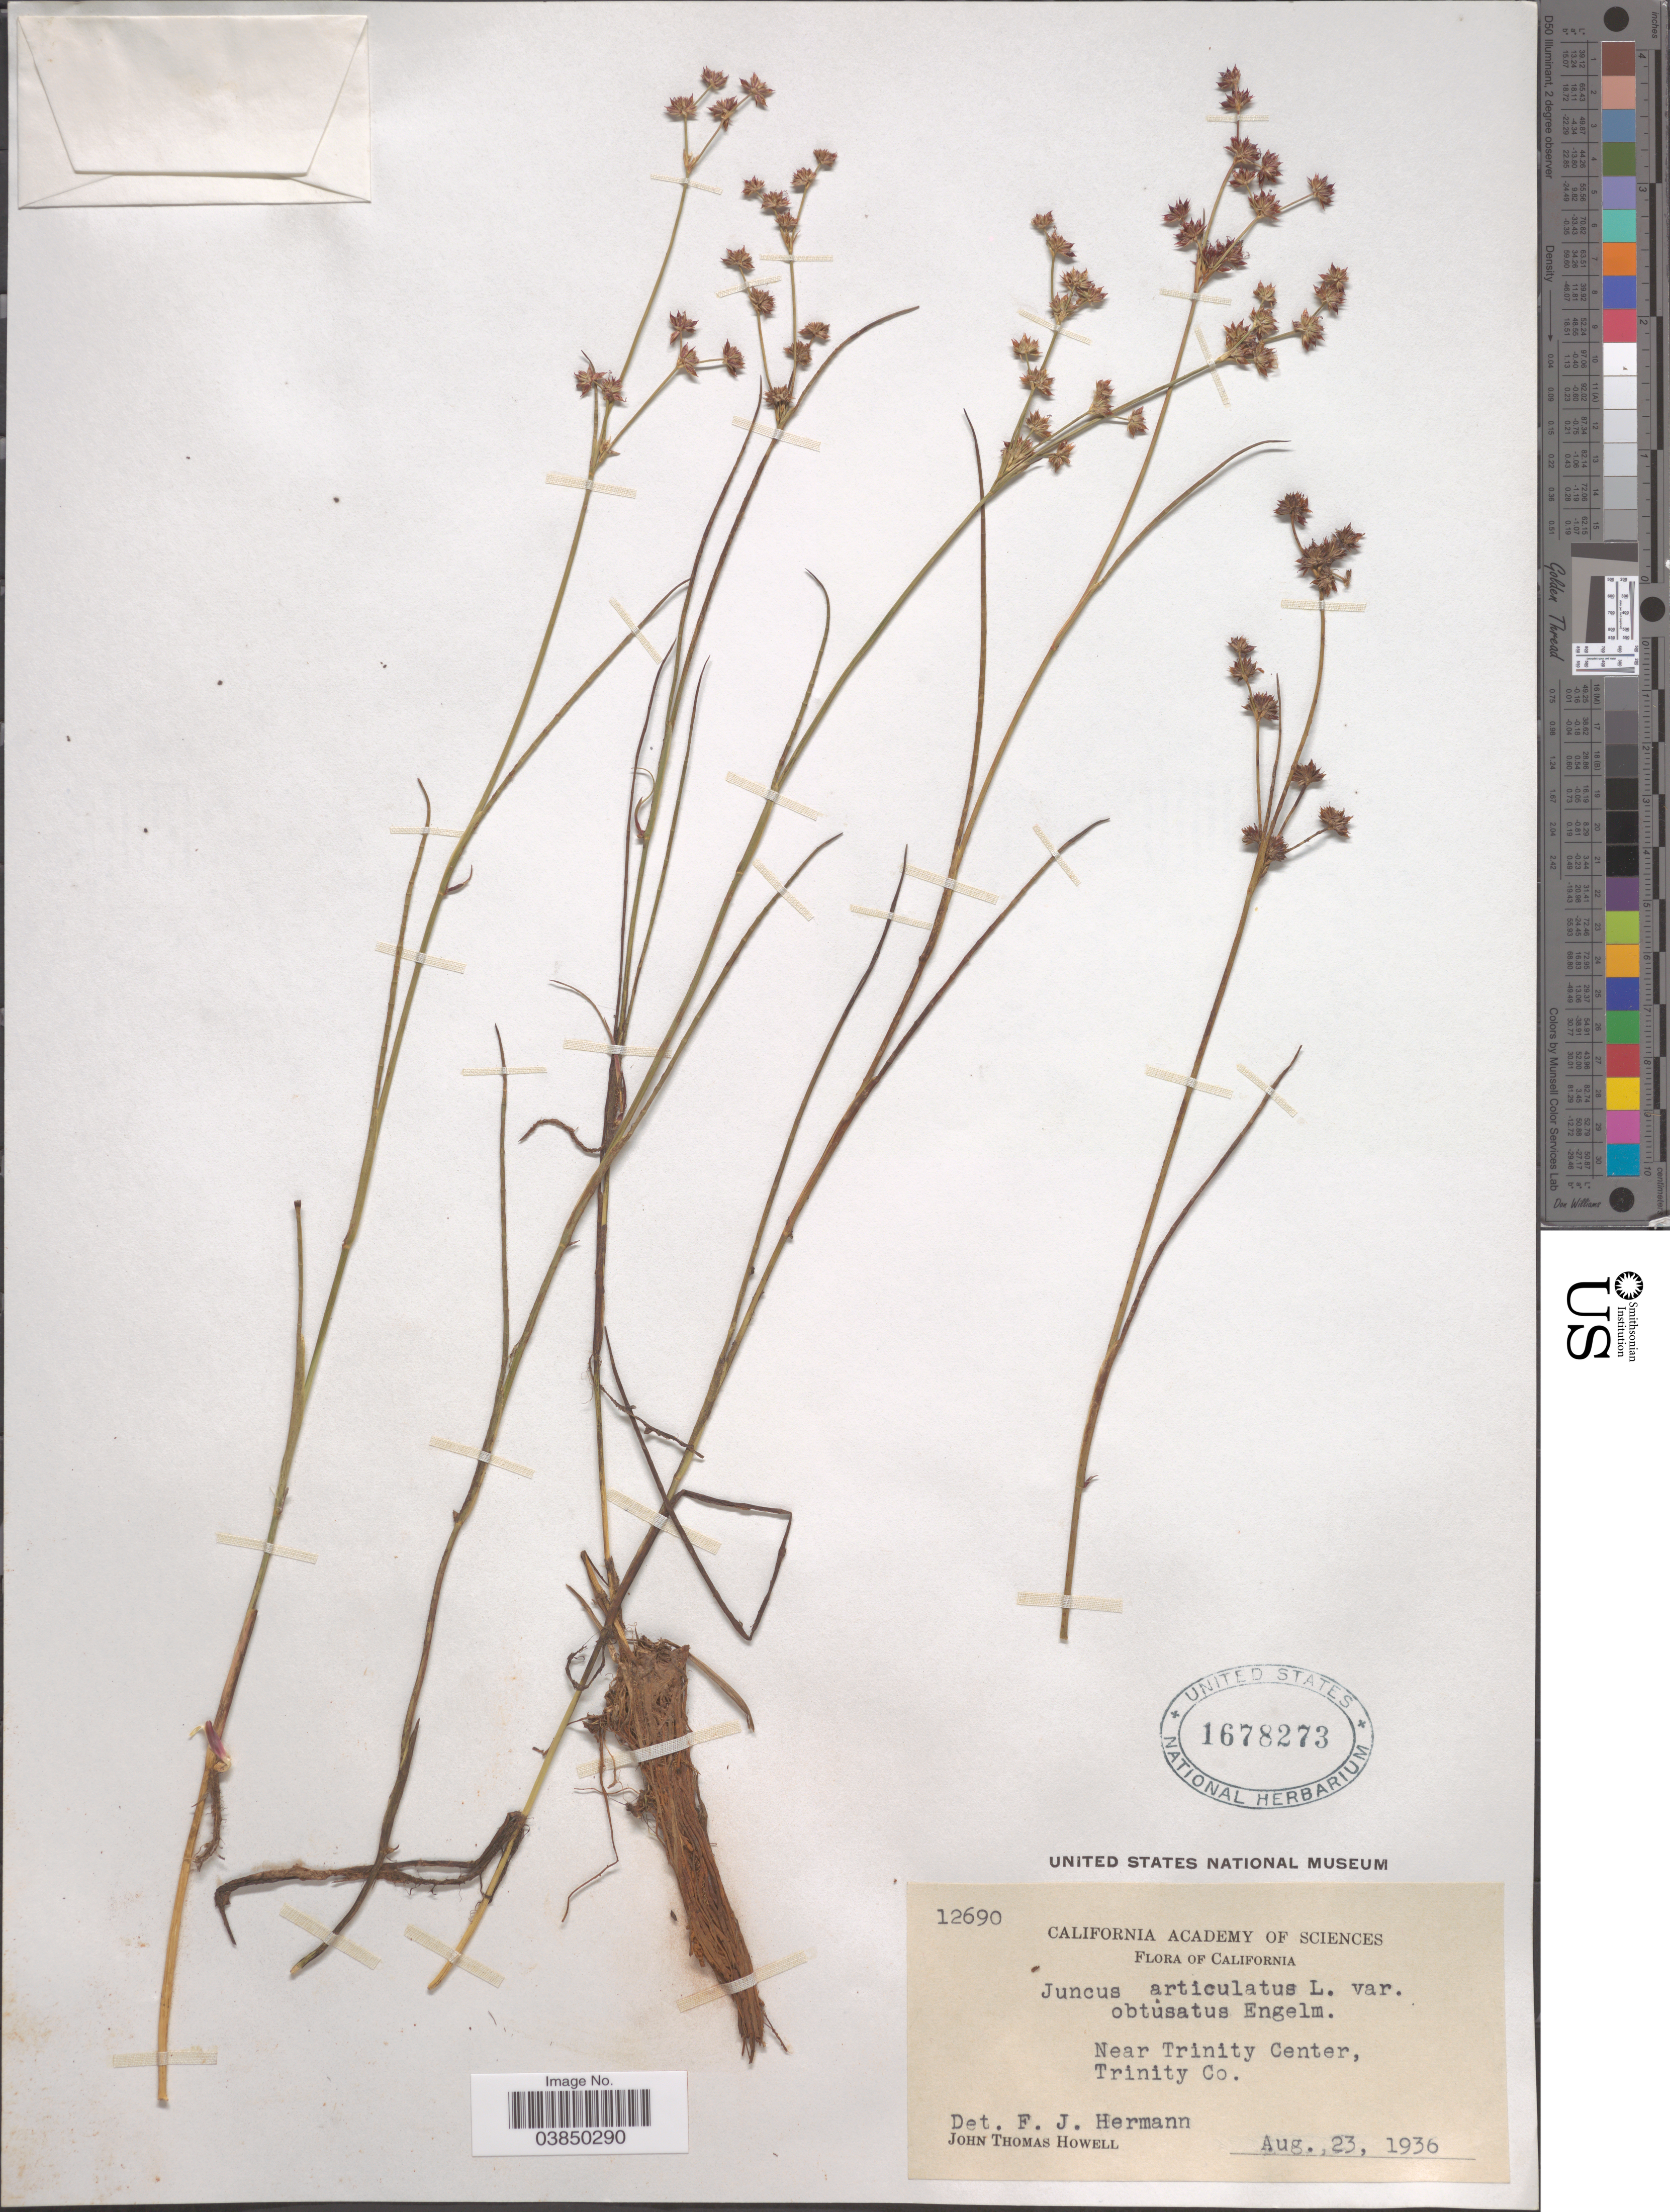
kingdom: Plantae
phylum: Tracheophyta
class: Liliopsida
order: Poales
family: Juncaceae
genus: Juncus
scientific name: Juncus articulatus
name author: L.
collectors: J. T. Howell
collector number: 12690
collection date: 1936-08-23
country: United States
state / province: California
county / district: Trinity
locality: Near Trinity Center, Trinity Co.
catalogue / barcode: US 1678273